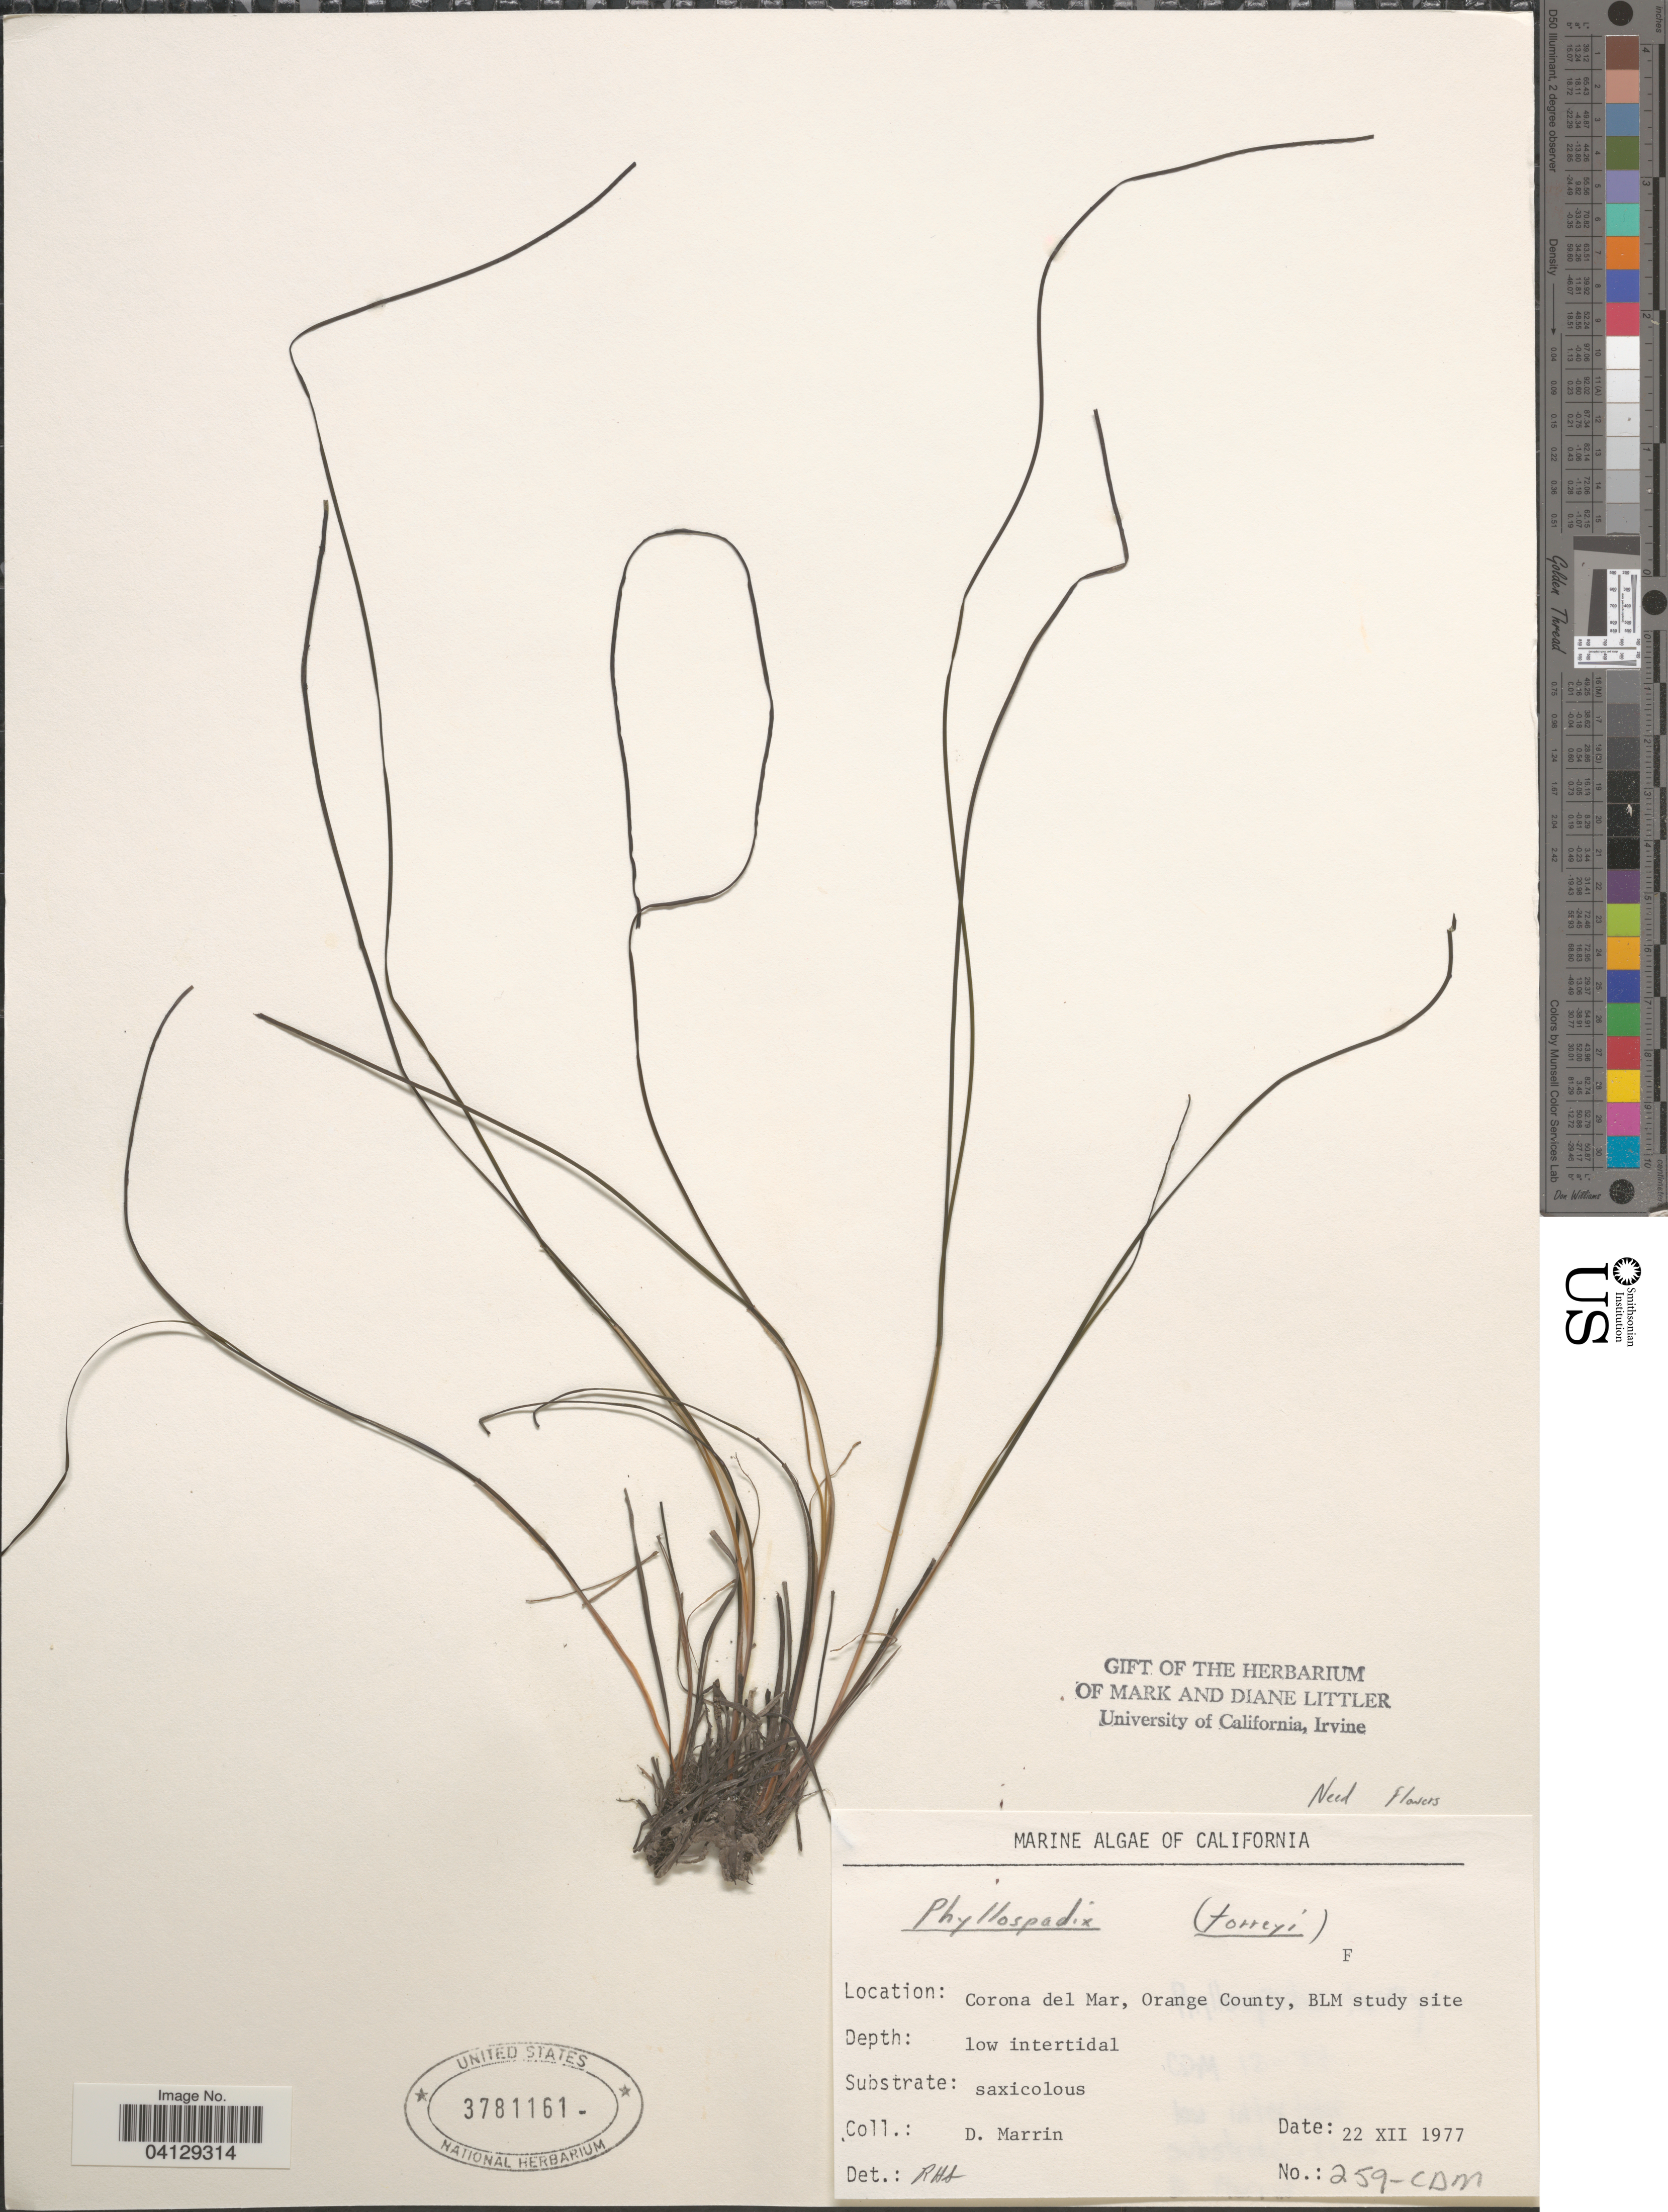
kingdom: Plantae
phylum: Tracheophyta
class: Liliopsida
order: Alismatales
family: Zosteraceae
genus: Phyllospadix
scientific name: Phyllospadix torreyi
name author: S. Watson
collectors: D. Marrin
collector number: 259-CDM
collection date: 1977-12-22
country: United States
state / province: California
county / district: Orange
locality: Corona del Mar, Orange County, BLM study site.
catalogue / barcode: US 3781161